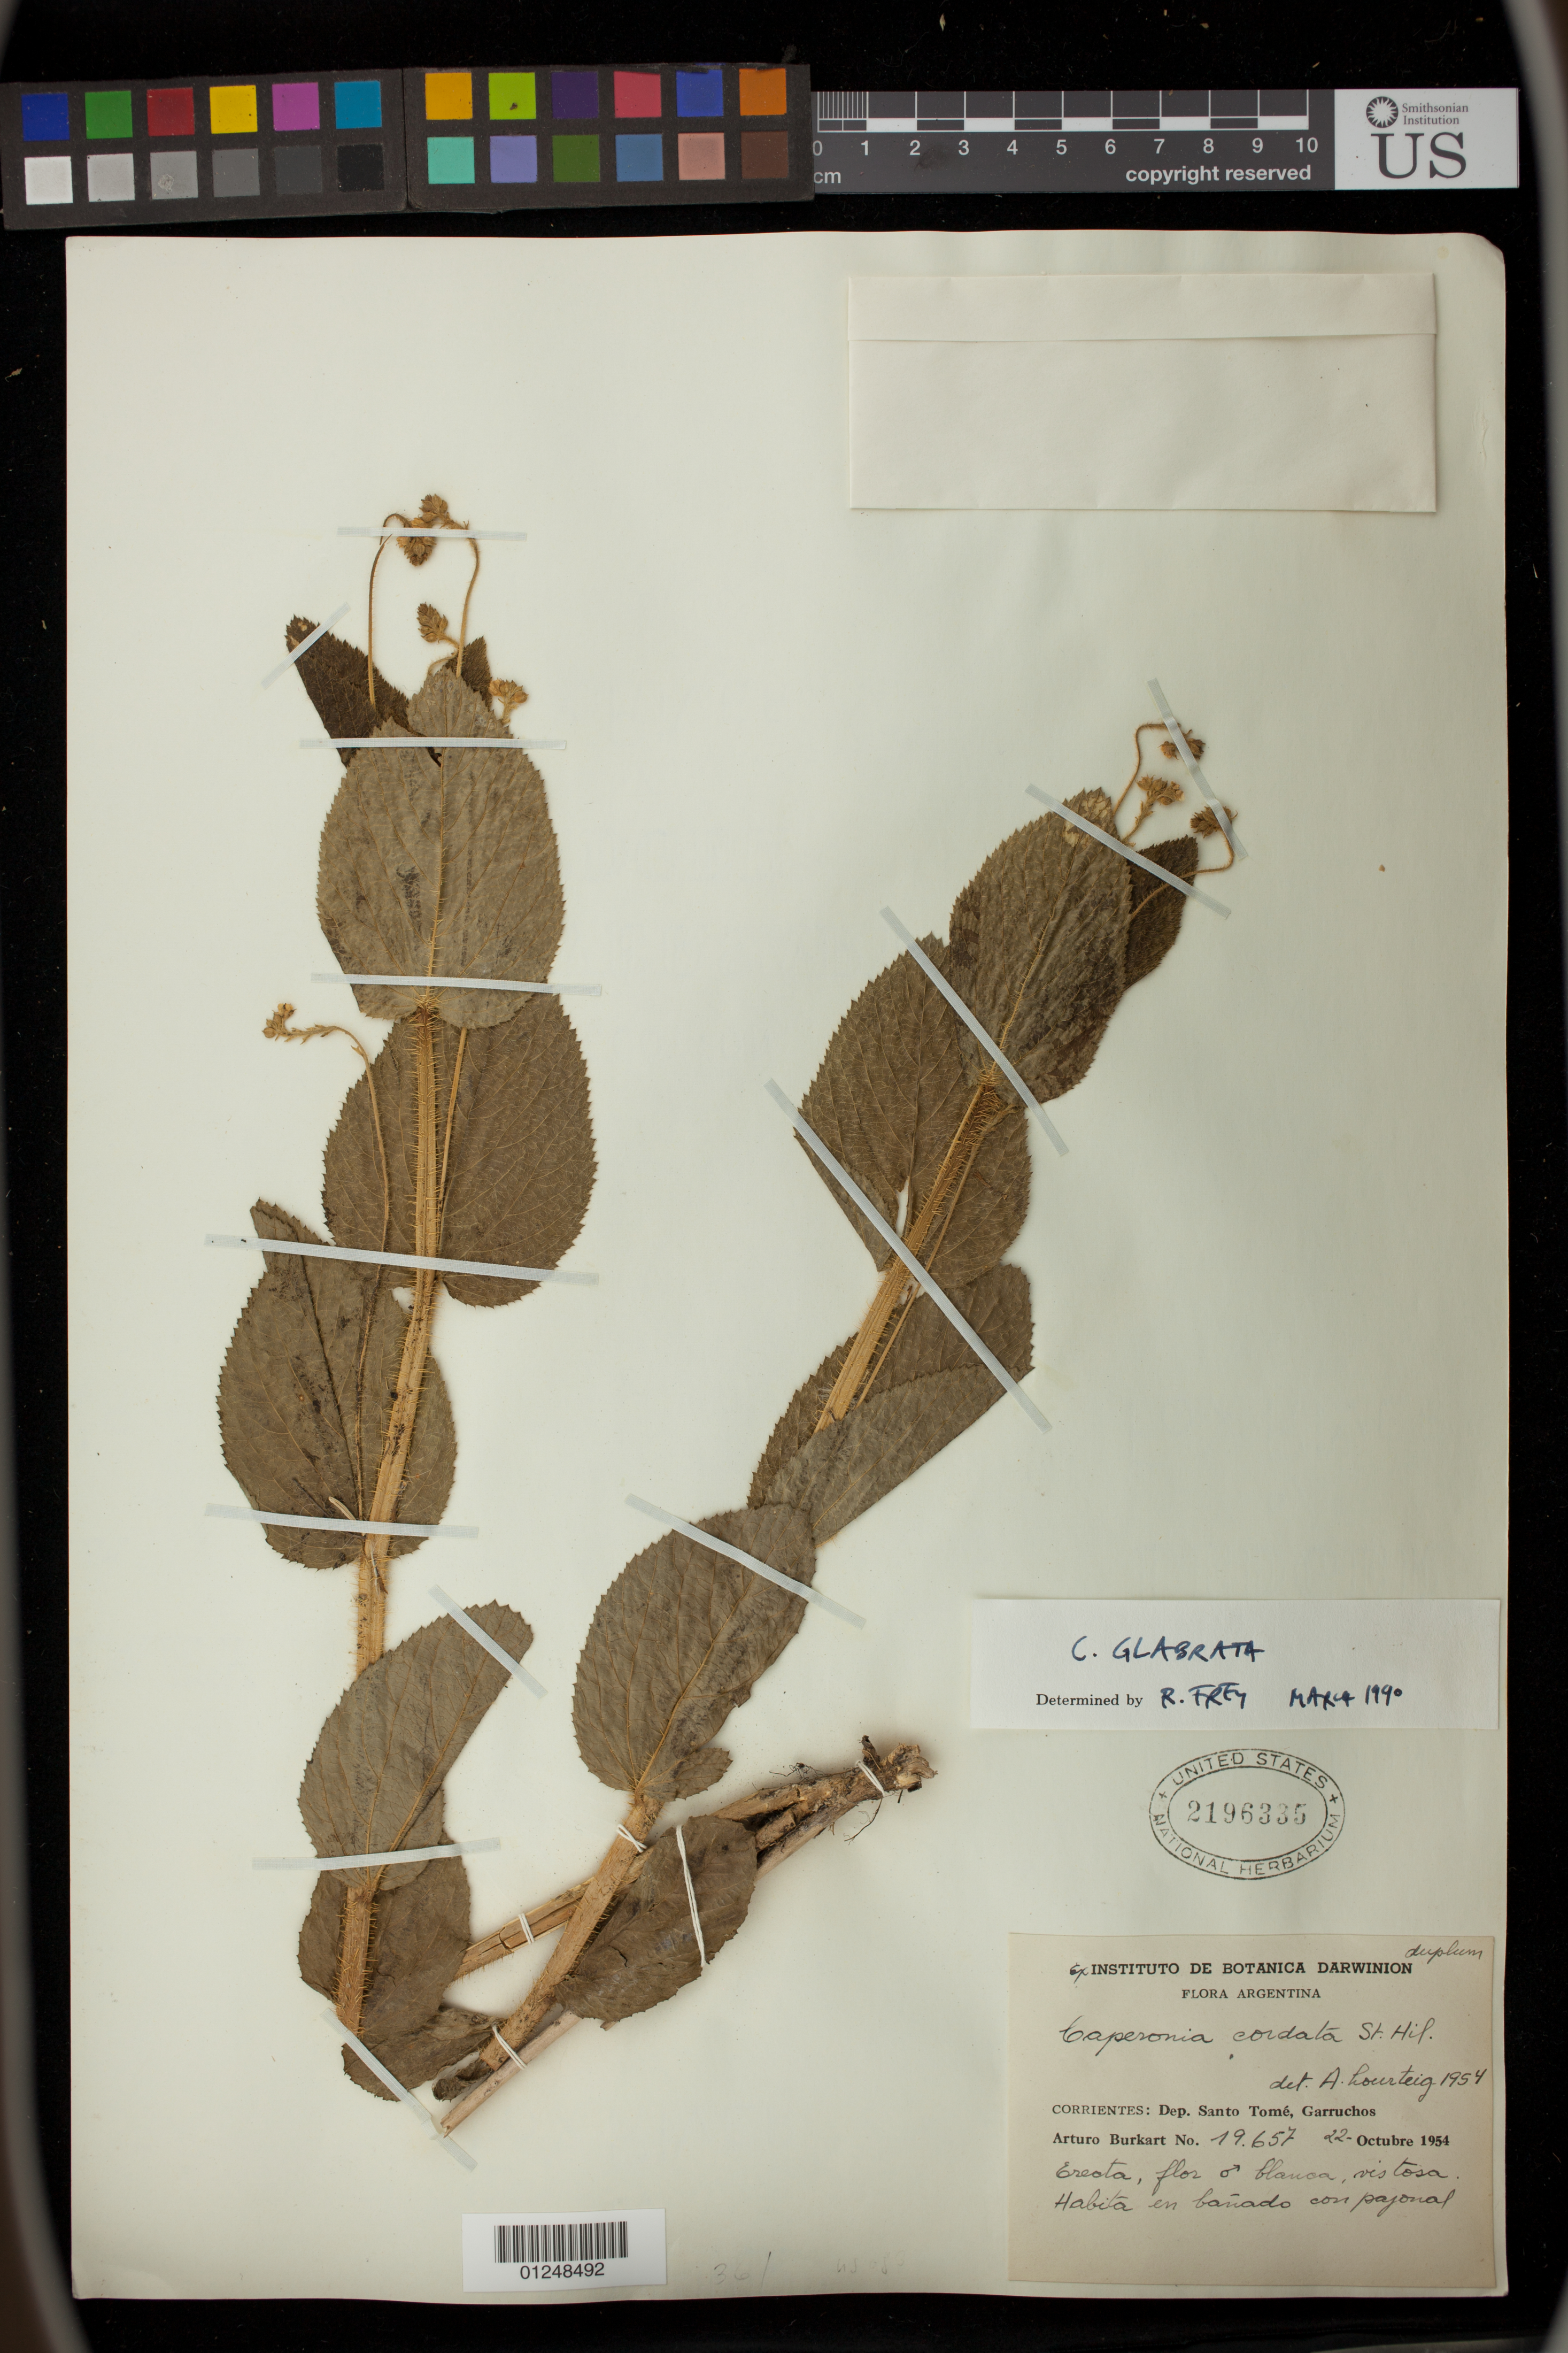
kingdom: Plantae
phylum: Tracheophyta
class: Magnoliopsida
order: Malpighiales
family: Euphorbiaceae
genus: Caperonia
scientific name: Caperonia cordata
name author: A. St.-Hil.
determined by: Külkamp, Josimar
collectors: A. E. Burkart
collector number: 19.657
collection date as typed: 22 Oct 1954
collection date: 1954-10-22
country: Argentina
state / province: Corrientes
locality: Dep Santo Tome, Garruchos.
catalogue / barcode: US 2196335